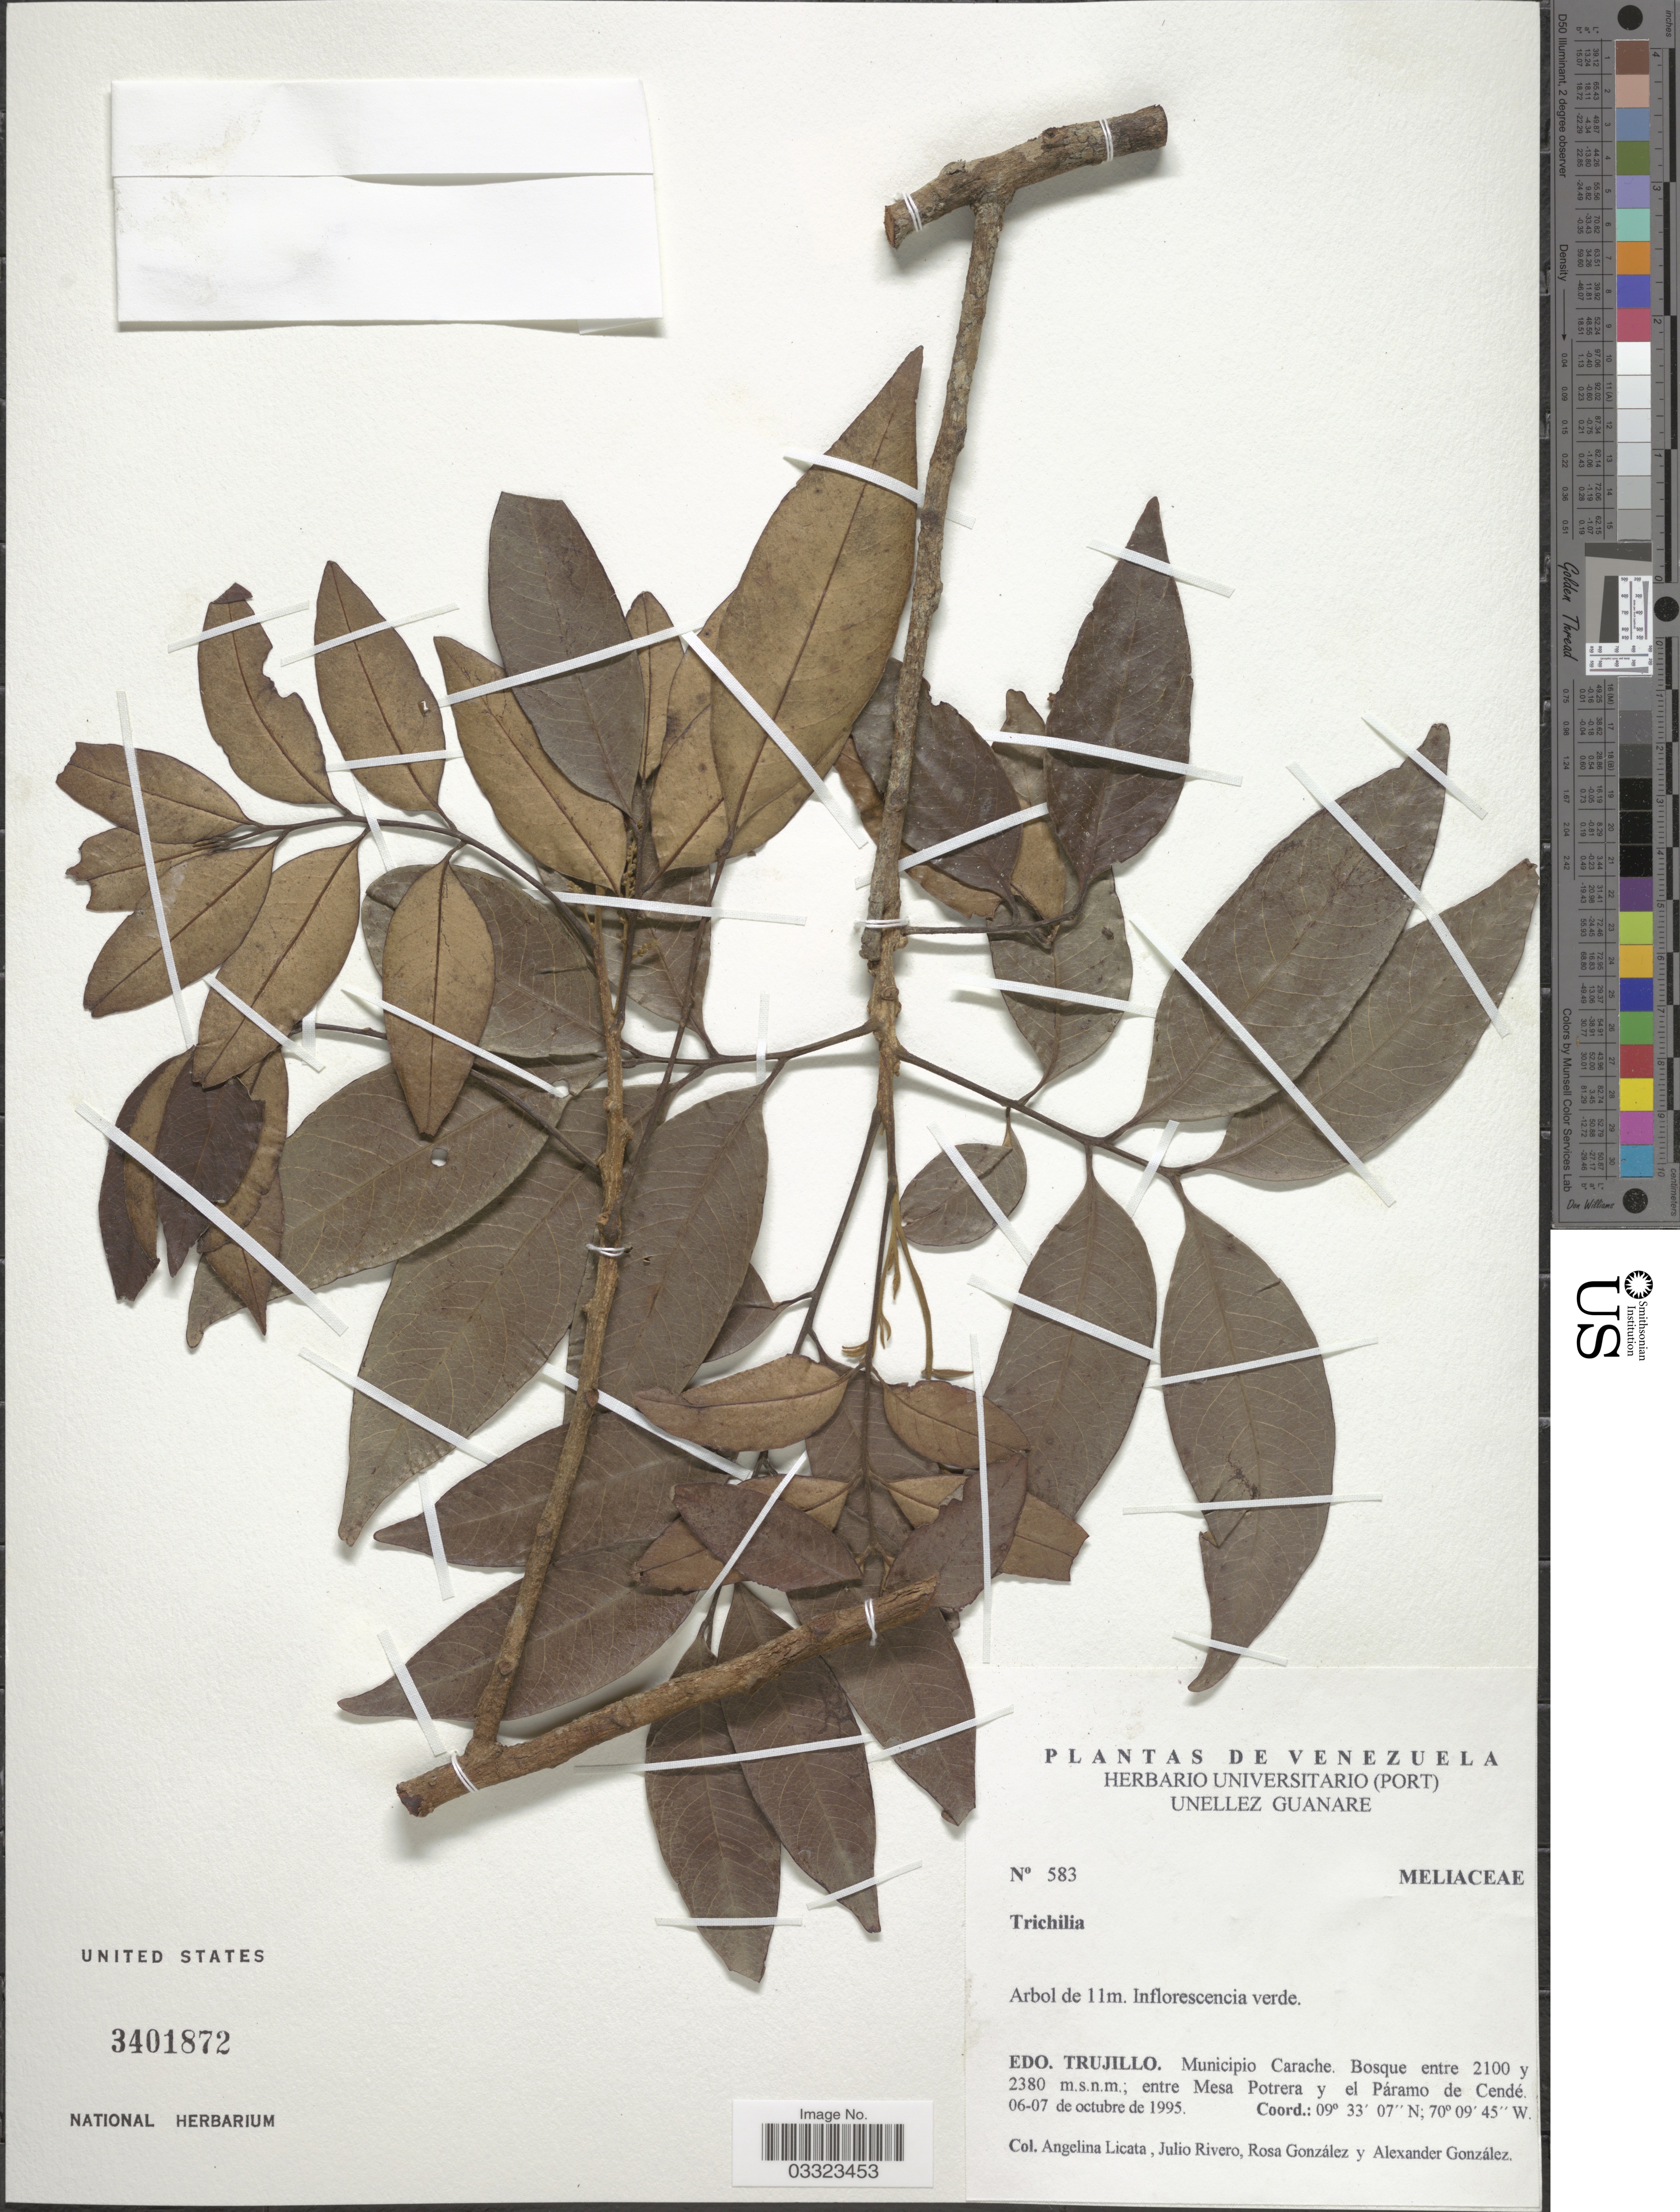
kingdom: Plantae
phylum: Tracheophyta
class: Magnoliopsida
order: Sapindales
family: Meliaceae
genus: Trichilia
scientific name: Trichilia sp.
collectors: A. Licata, J. Rivero, R. González & A. C. González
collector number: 583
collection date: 1995-10-06/1995-10-07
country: Venezuela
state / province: Trujillo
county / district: Carache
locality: Mesa Portera y el Páramo de Cendé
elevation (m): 2100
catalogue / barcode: US 3401872